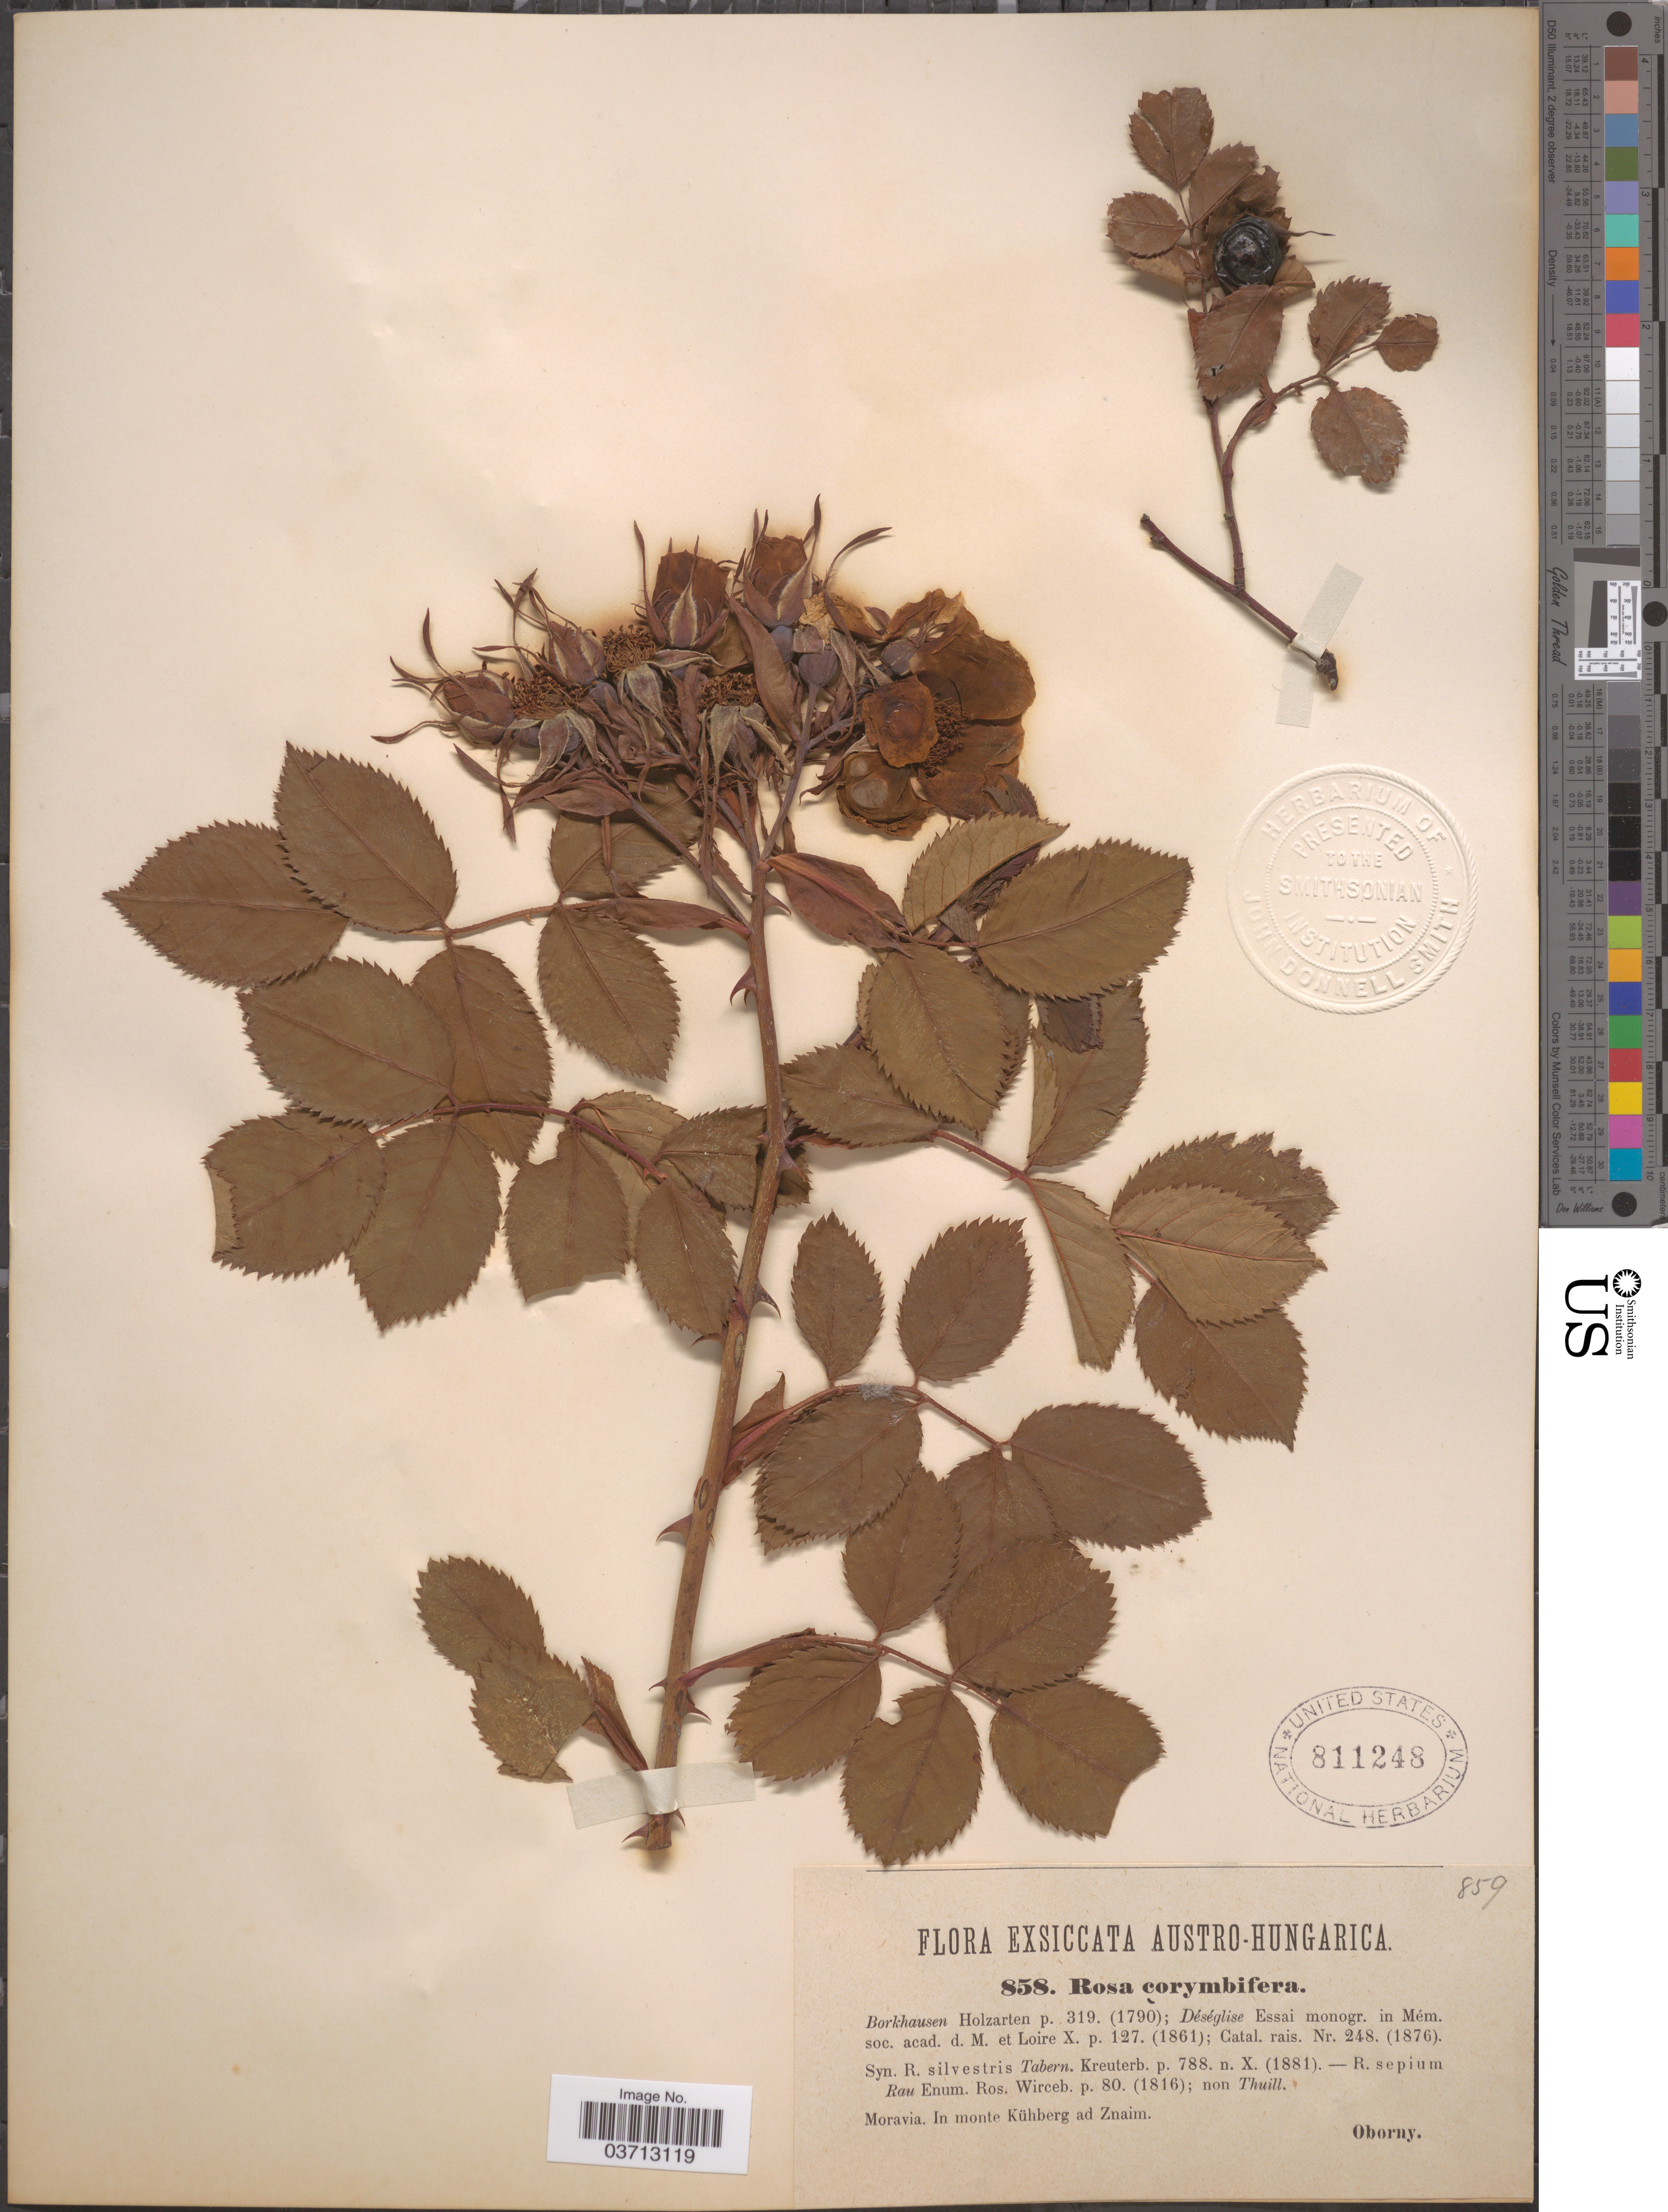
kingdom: Plantae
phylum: Tracheophyta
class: Magnoliopsida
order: Rosales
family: Rosaceae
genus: Rosa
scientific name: Rosa corymbifera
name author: Borkh.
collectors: Oborny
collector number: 858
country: Czechia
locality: Austro-Hungarica. Moravia. In monte Kühberg ad Znaim.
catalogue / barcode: US 811248